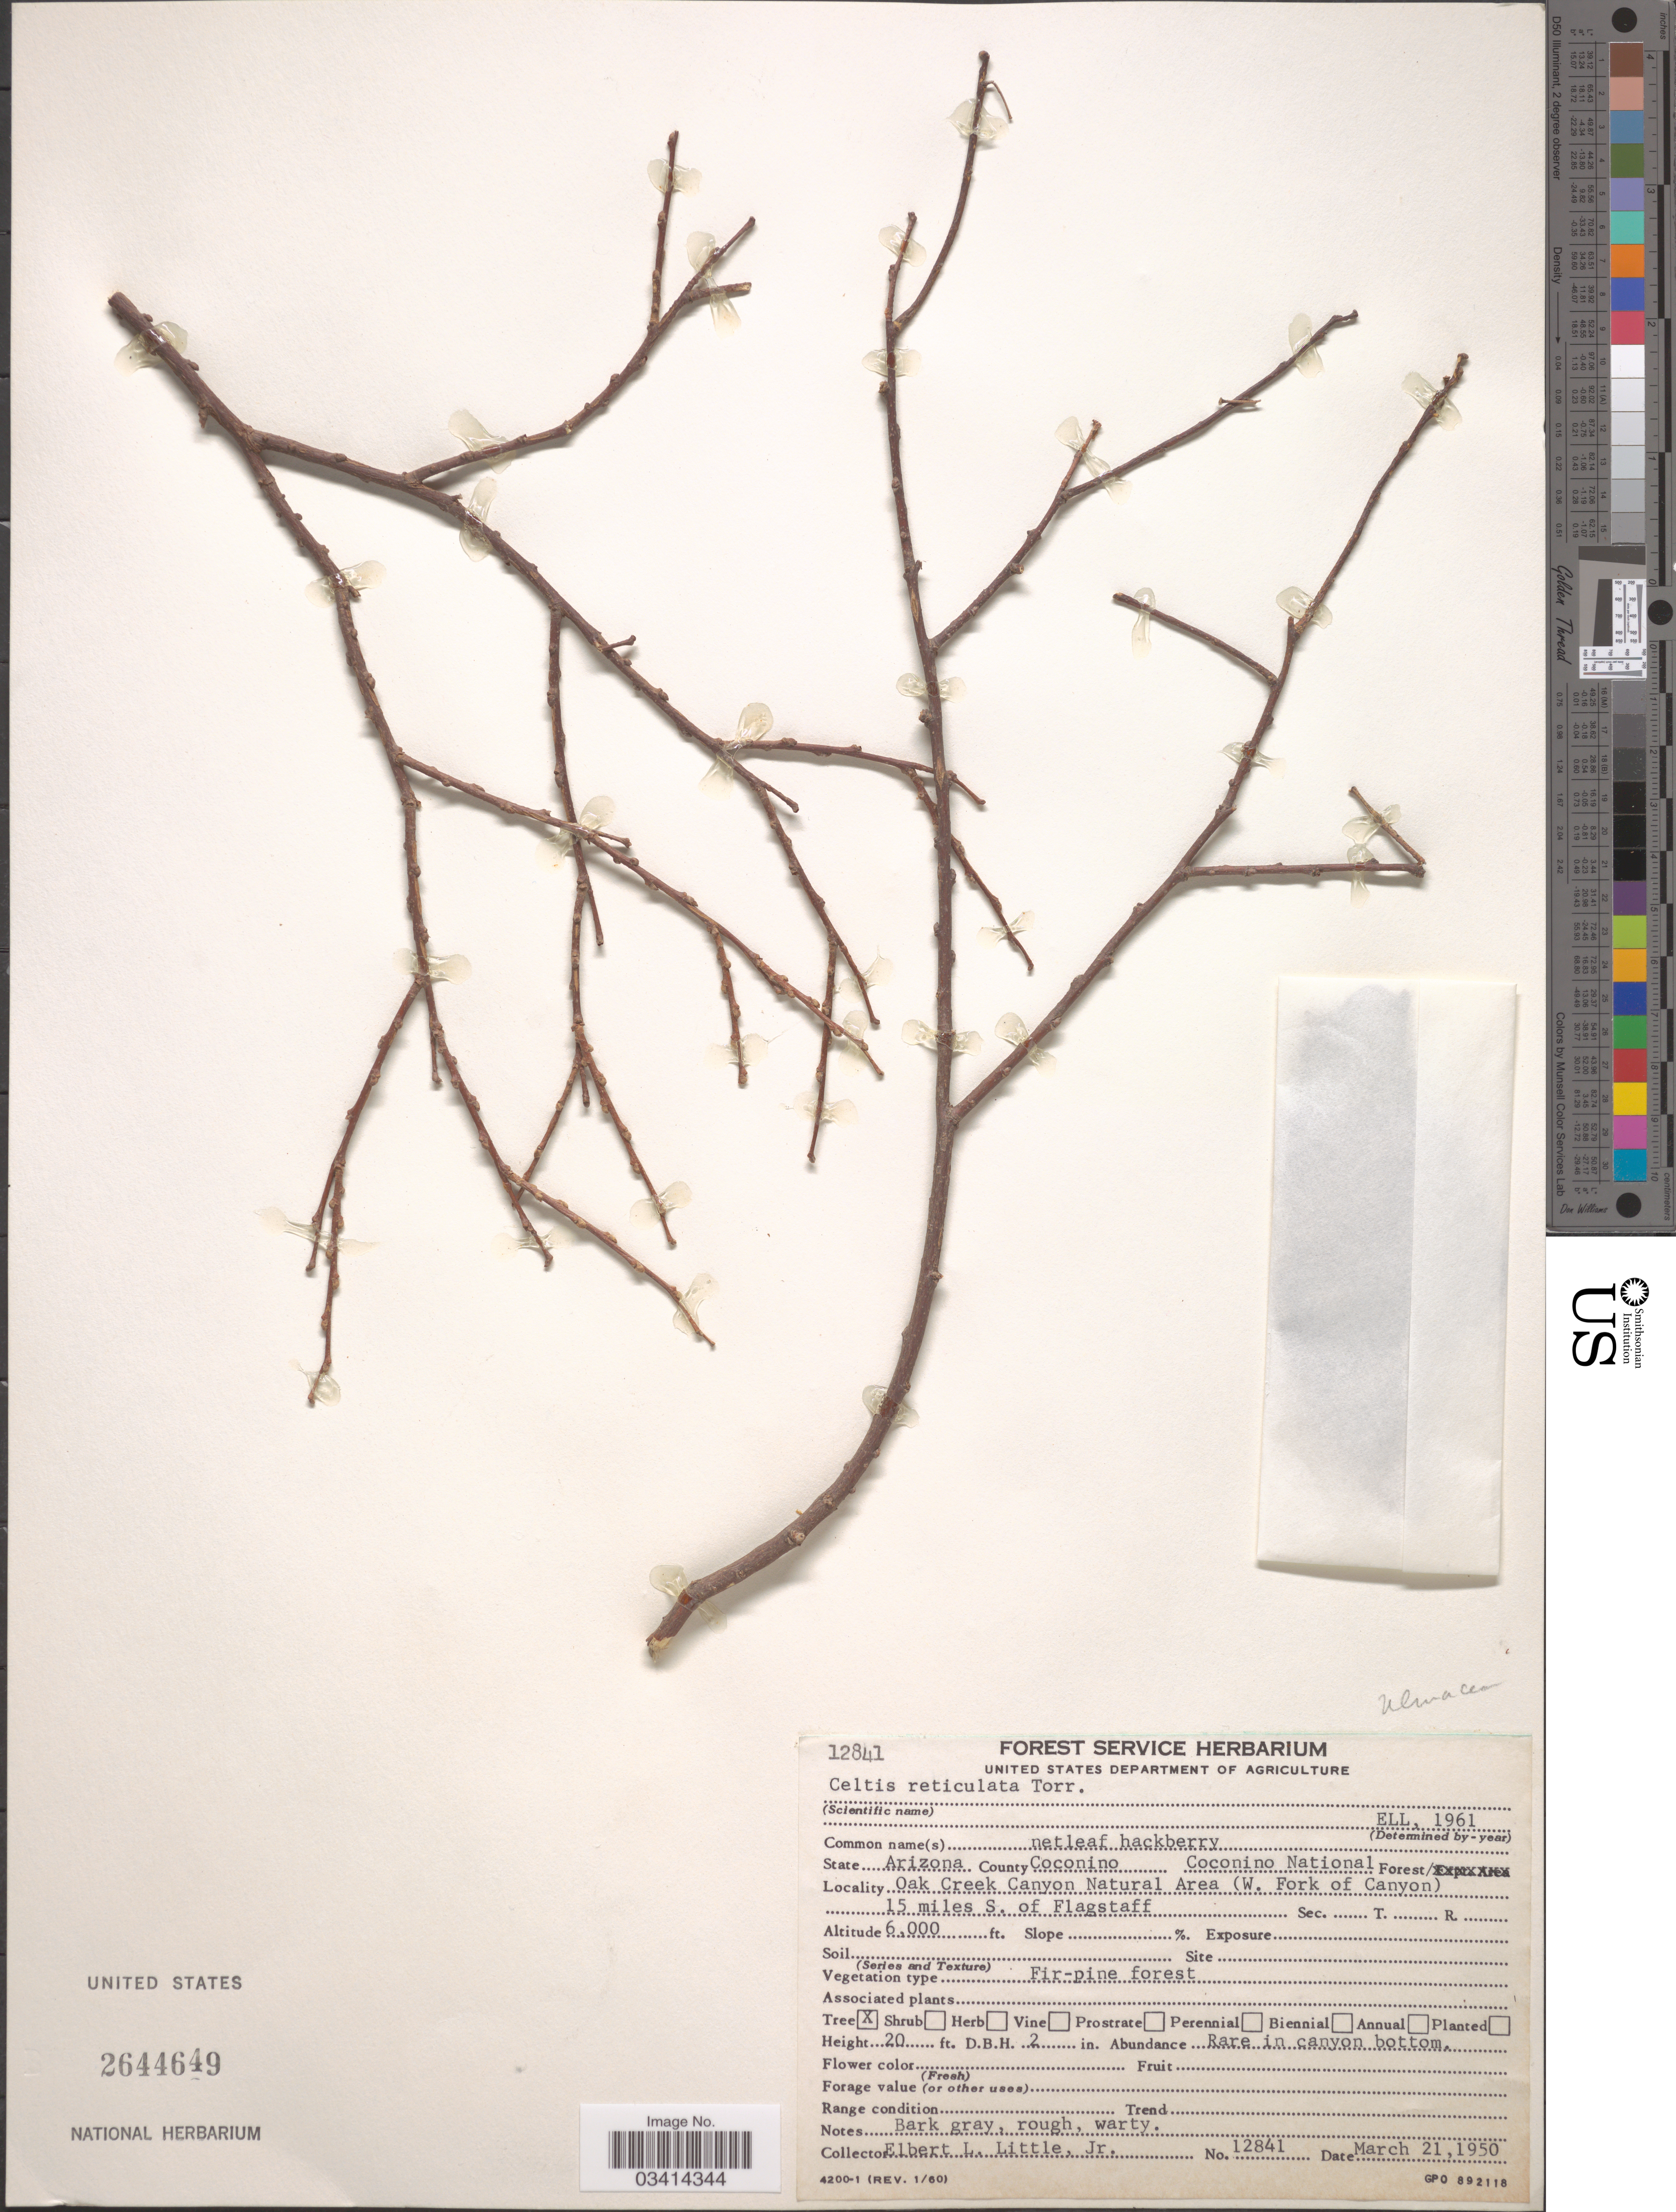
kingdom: Plantae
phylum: Tracheophyta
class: Magnoliopsida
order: Rosales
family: Cannabaceae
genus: Celtis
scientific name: Celtis reticulata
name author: Torr.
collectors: E. L. Little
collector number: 12841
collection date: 1950-03-21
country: United States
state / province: Arizona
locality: County Coconino Coconino National Forest. Oak Creek Canyon Natural Area (W. Fork of Canyon) 15 miles S. of Flagstaff.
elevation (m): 1829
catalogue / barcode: US 2644649